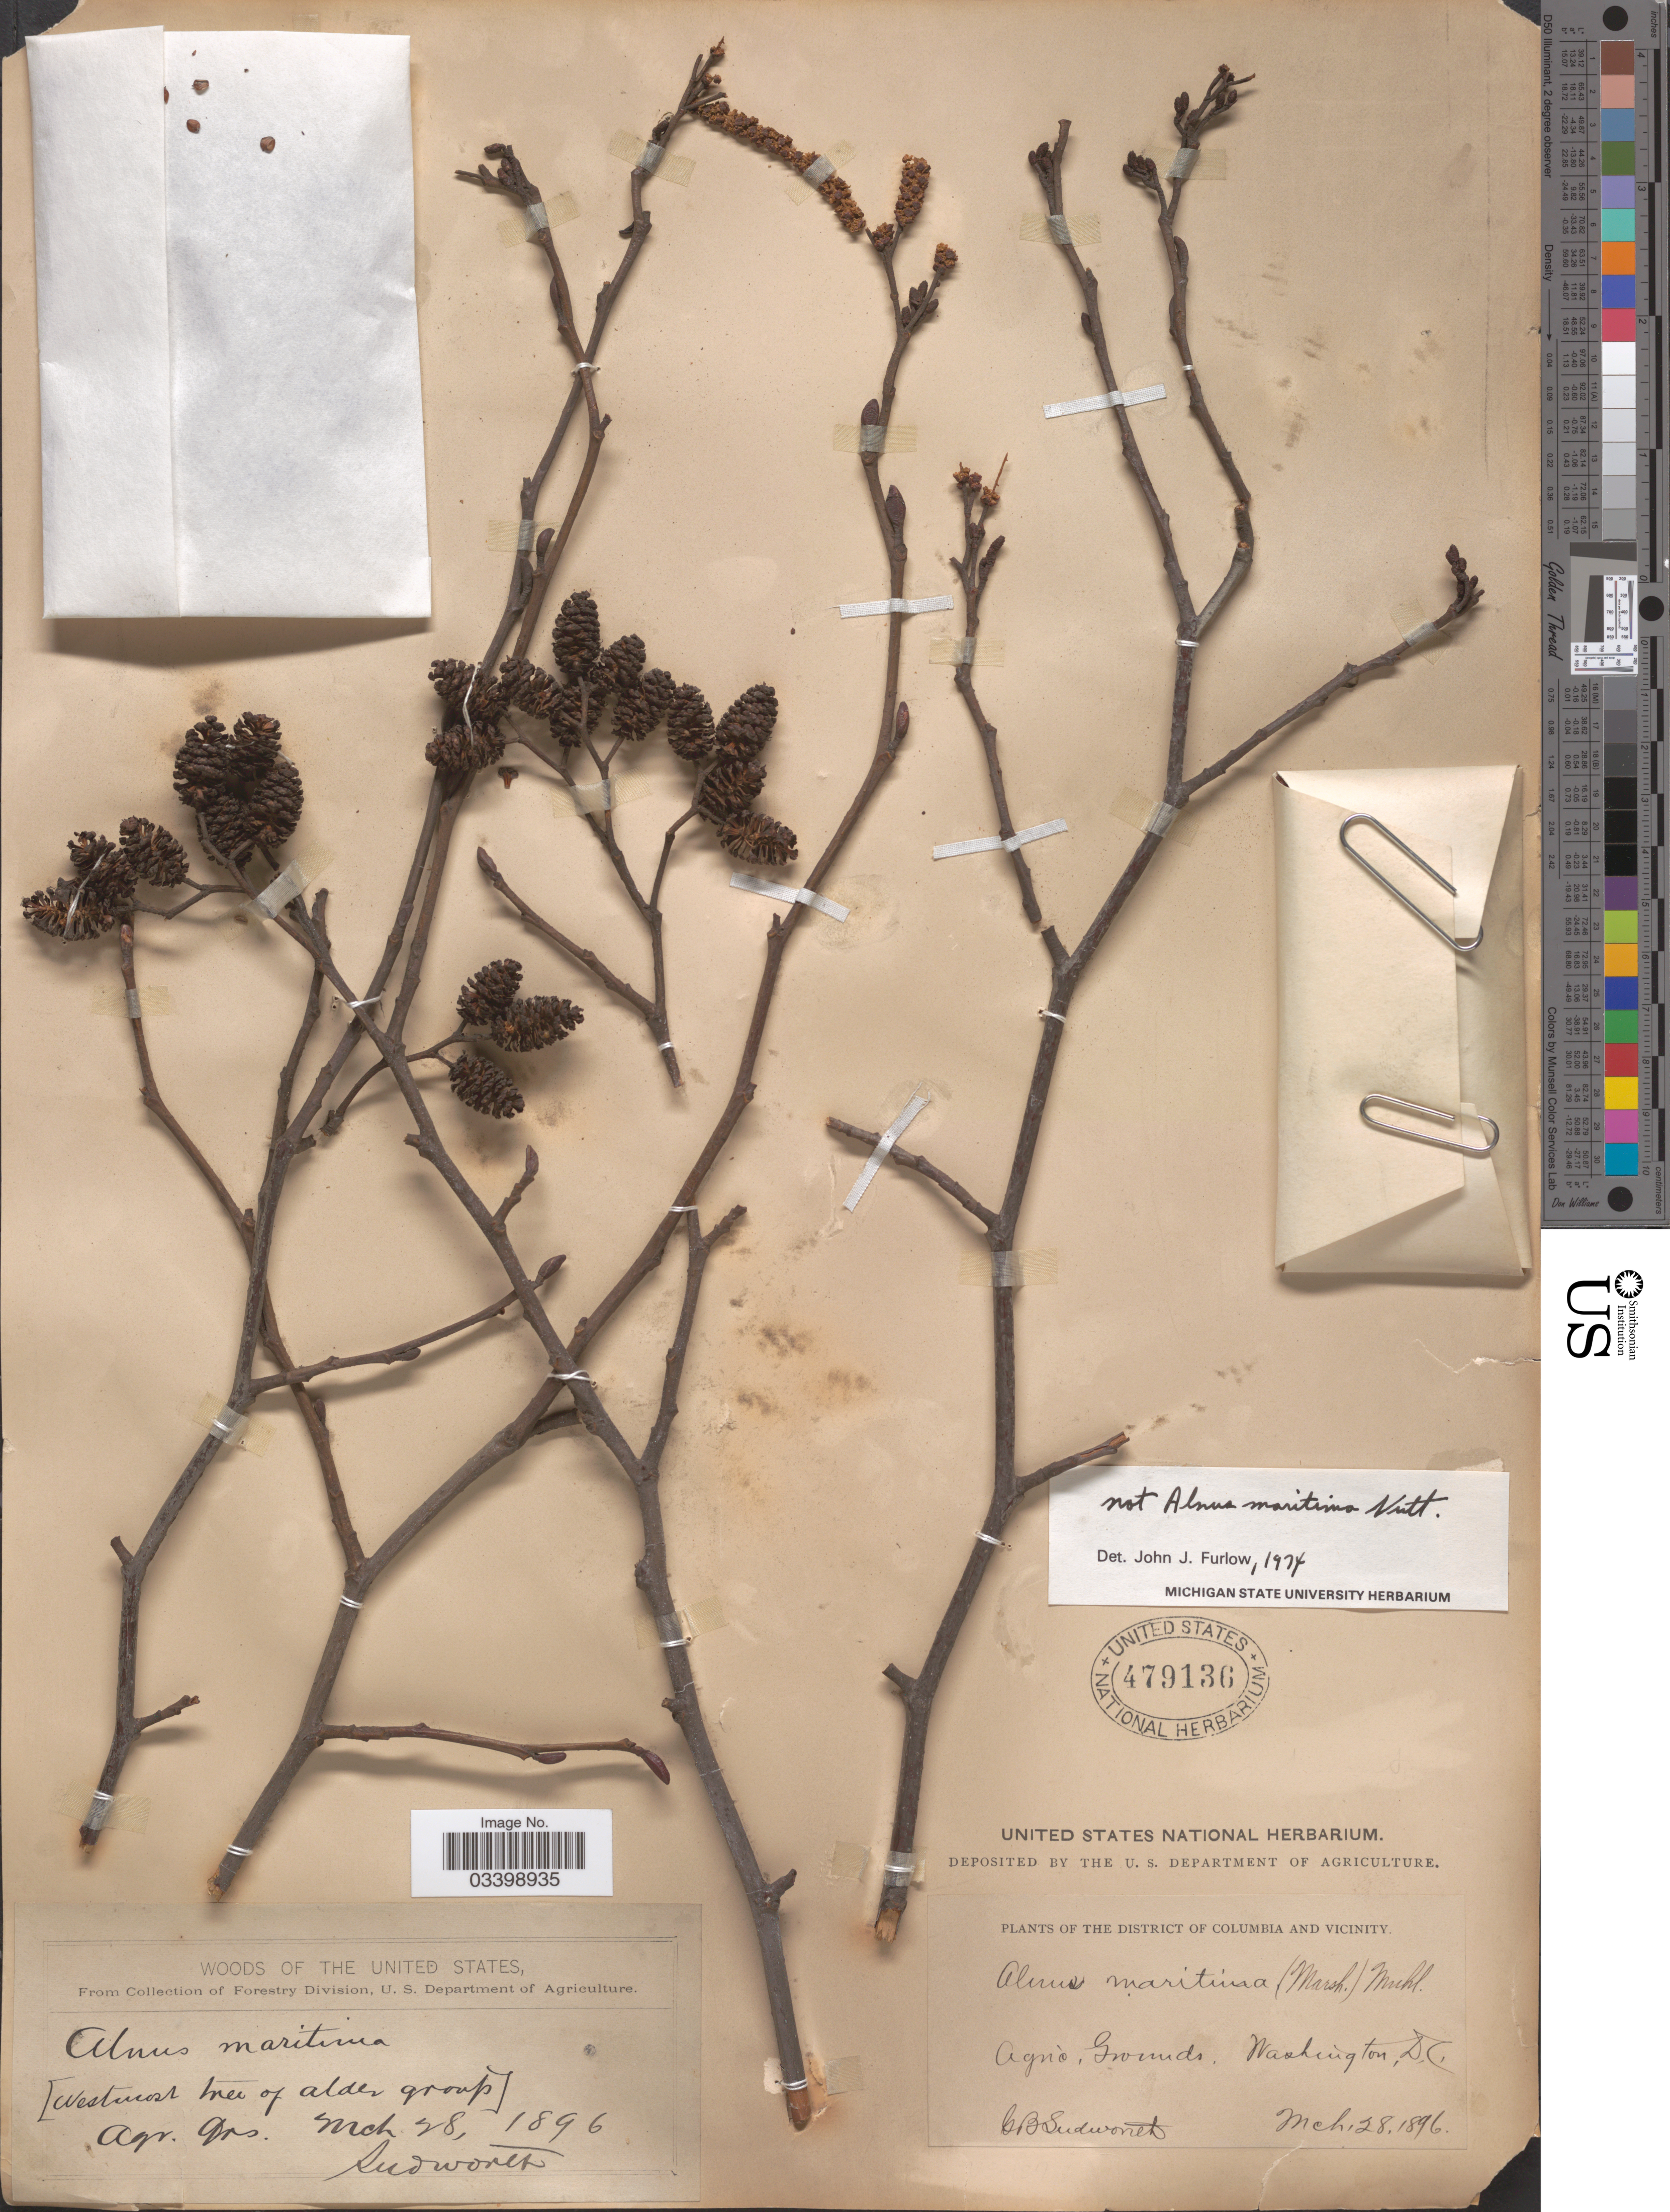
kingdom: Plantae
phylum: Tracheophyta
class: Magnoliopsida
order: Fagales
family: Betulaceae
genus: Alnus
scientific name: Alnus sp.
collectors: G. B. Sudworth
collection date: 1896-03-28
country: United States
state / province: District of Columbia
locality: Agric. Grounds. Washington, D.C.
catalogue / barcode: US 479136